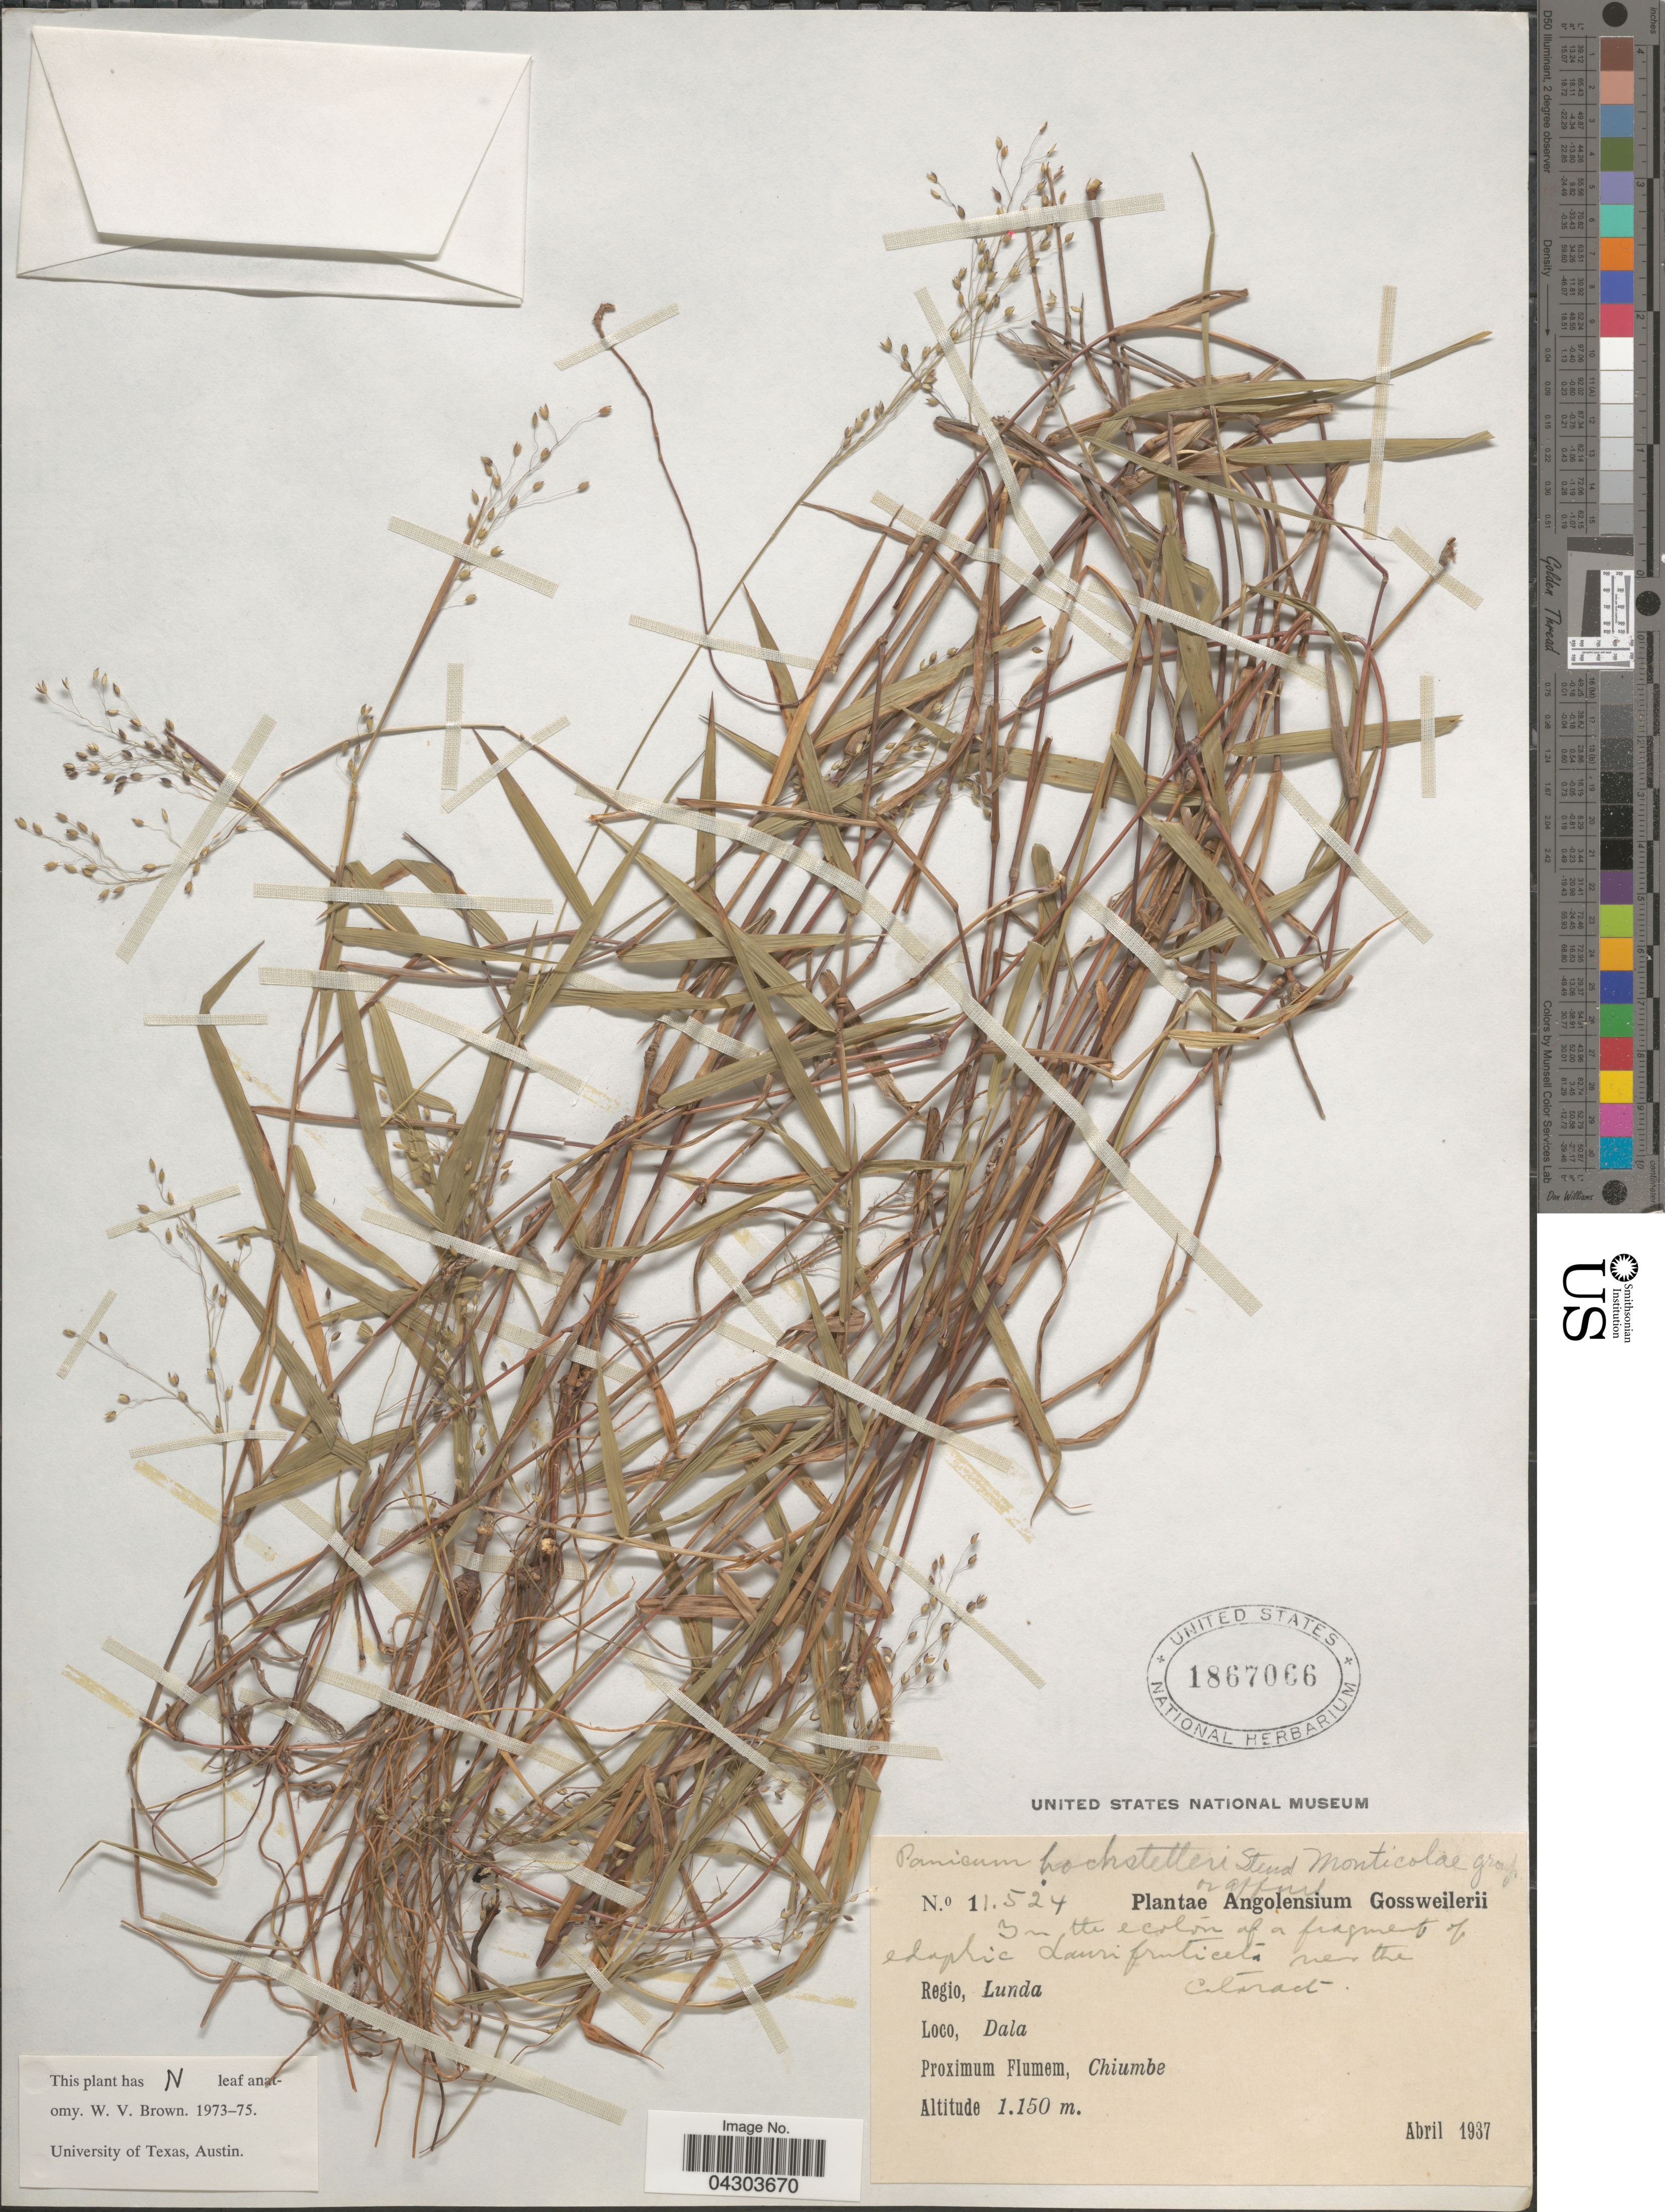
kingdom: Plantae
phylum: Tracheophyta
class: Liliopsida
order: Poales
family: Poaceae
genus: Panicum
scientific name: Panicum hochstetteri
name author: Steud.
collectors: -. Gossweiler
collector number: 11524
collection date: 1937-04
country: Angola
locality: Angolensium. Regio, Lunda. Dala. Proximum Flumen, Chiumbe.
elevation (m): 1150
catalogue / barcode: US 1867066